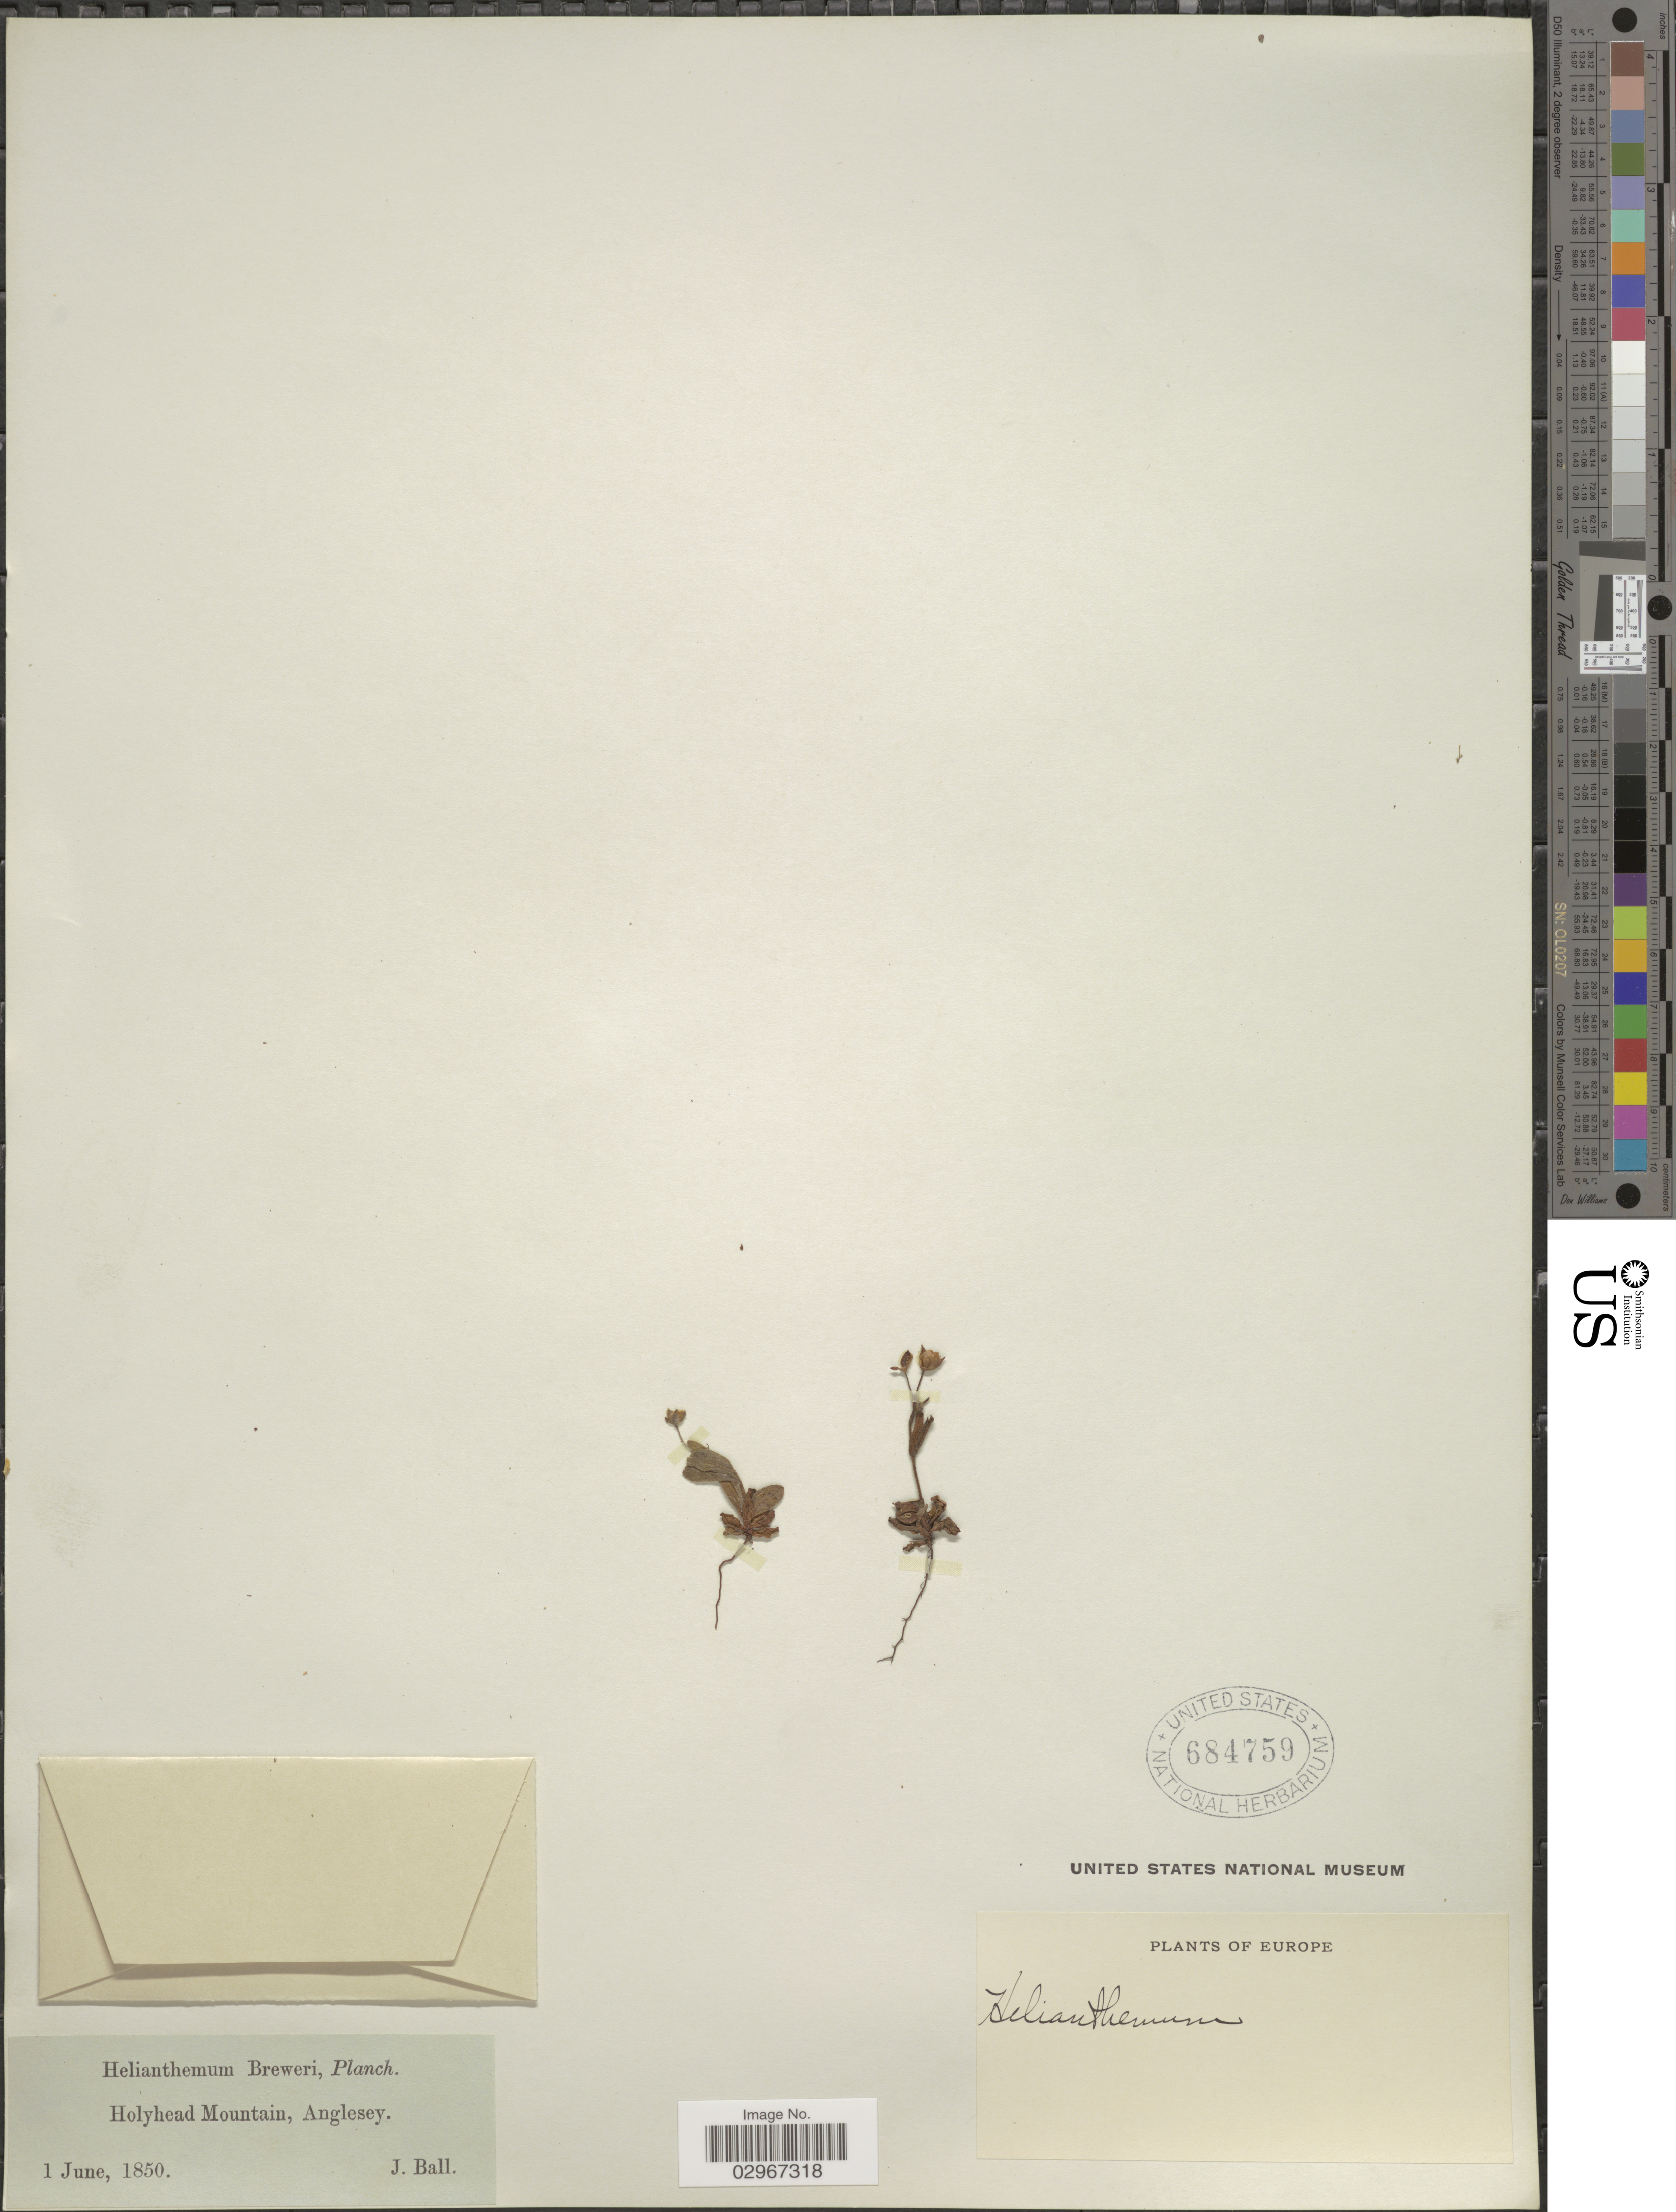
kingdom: Plantae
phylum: Tracheophyta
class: Magnoliopsida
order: Malvales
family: Cistaceae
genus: Helianthemum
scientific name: Helianthemum sp.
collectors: J. Ball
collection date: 1850-06-01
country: United Kingdom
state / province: Wales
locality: Holyhead Mountain, Anglesey.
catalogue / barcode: US 684759